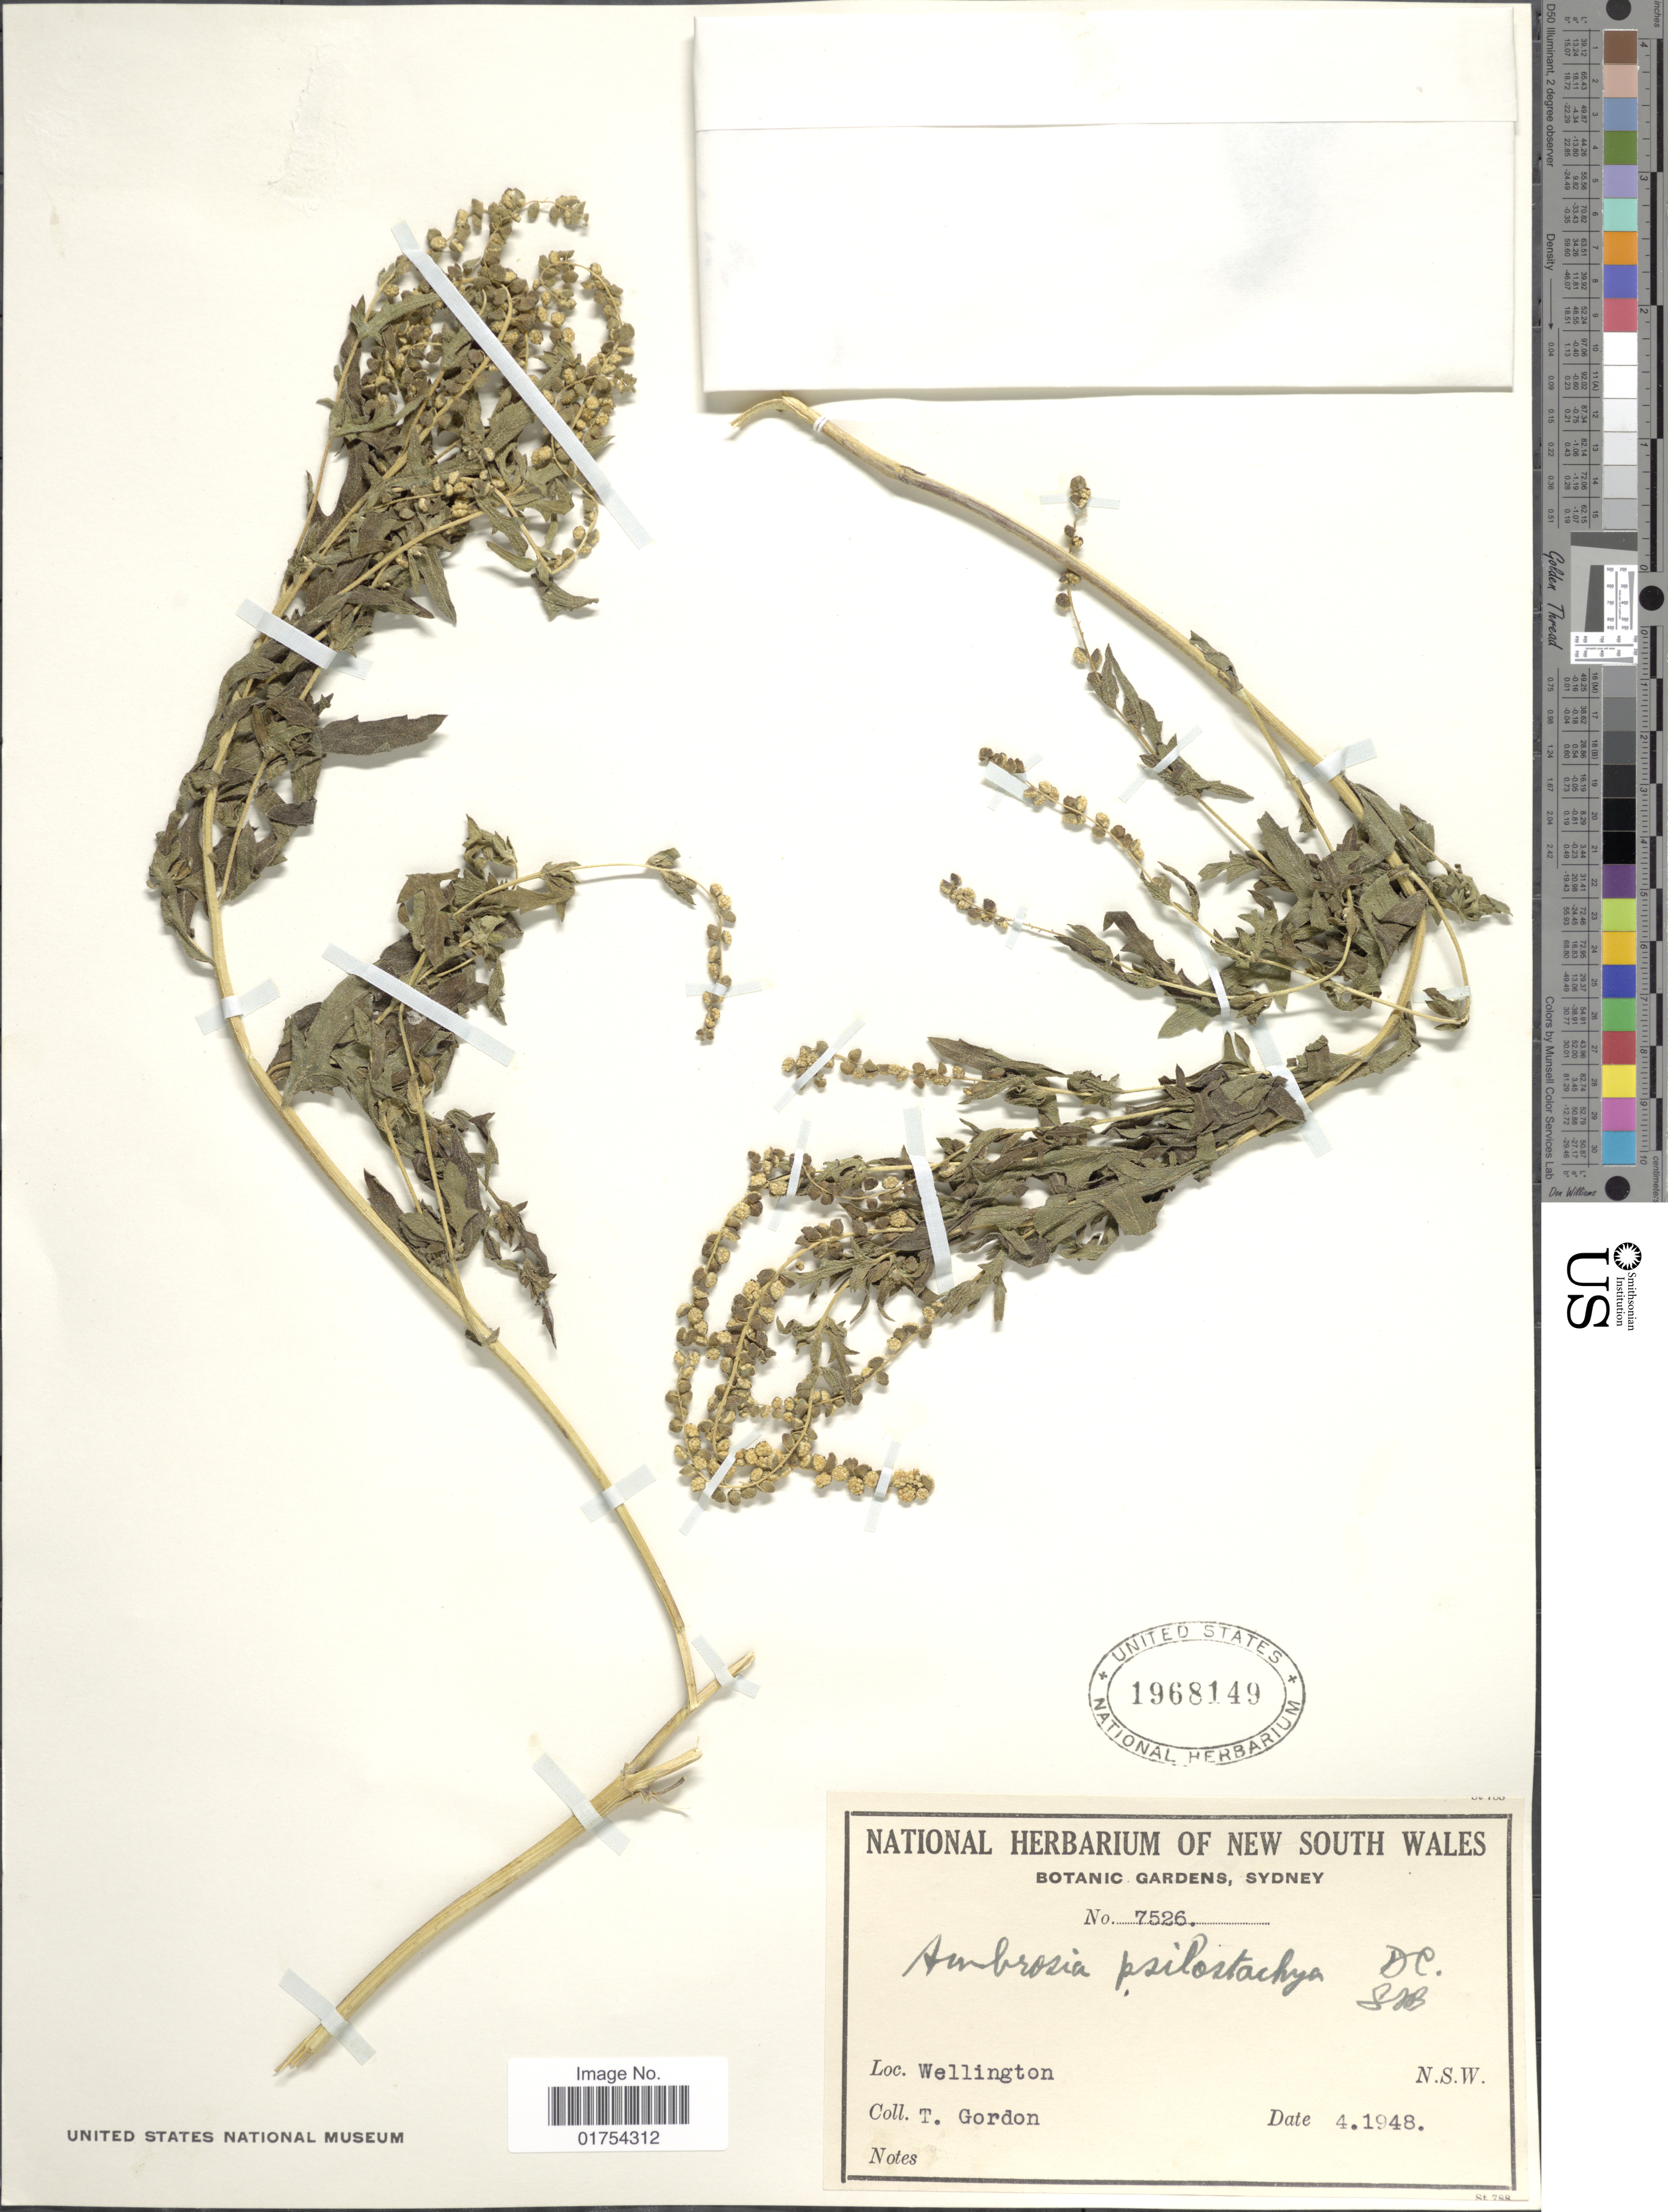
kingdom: Plantae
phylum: Tracheophyta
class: Magnoliopsida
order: Asterales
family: Asteraceae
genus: Ambrosia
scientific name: Ambrosia psilostachya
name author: DC.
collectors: T. Gordon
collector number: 7526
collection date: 1948-04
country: Australia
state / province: New South Wales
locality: Wellington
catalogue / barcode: US 1968149